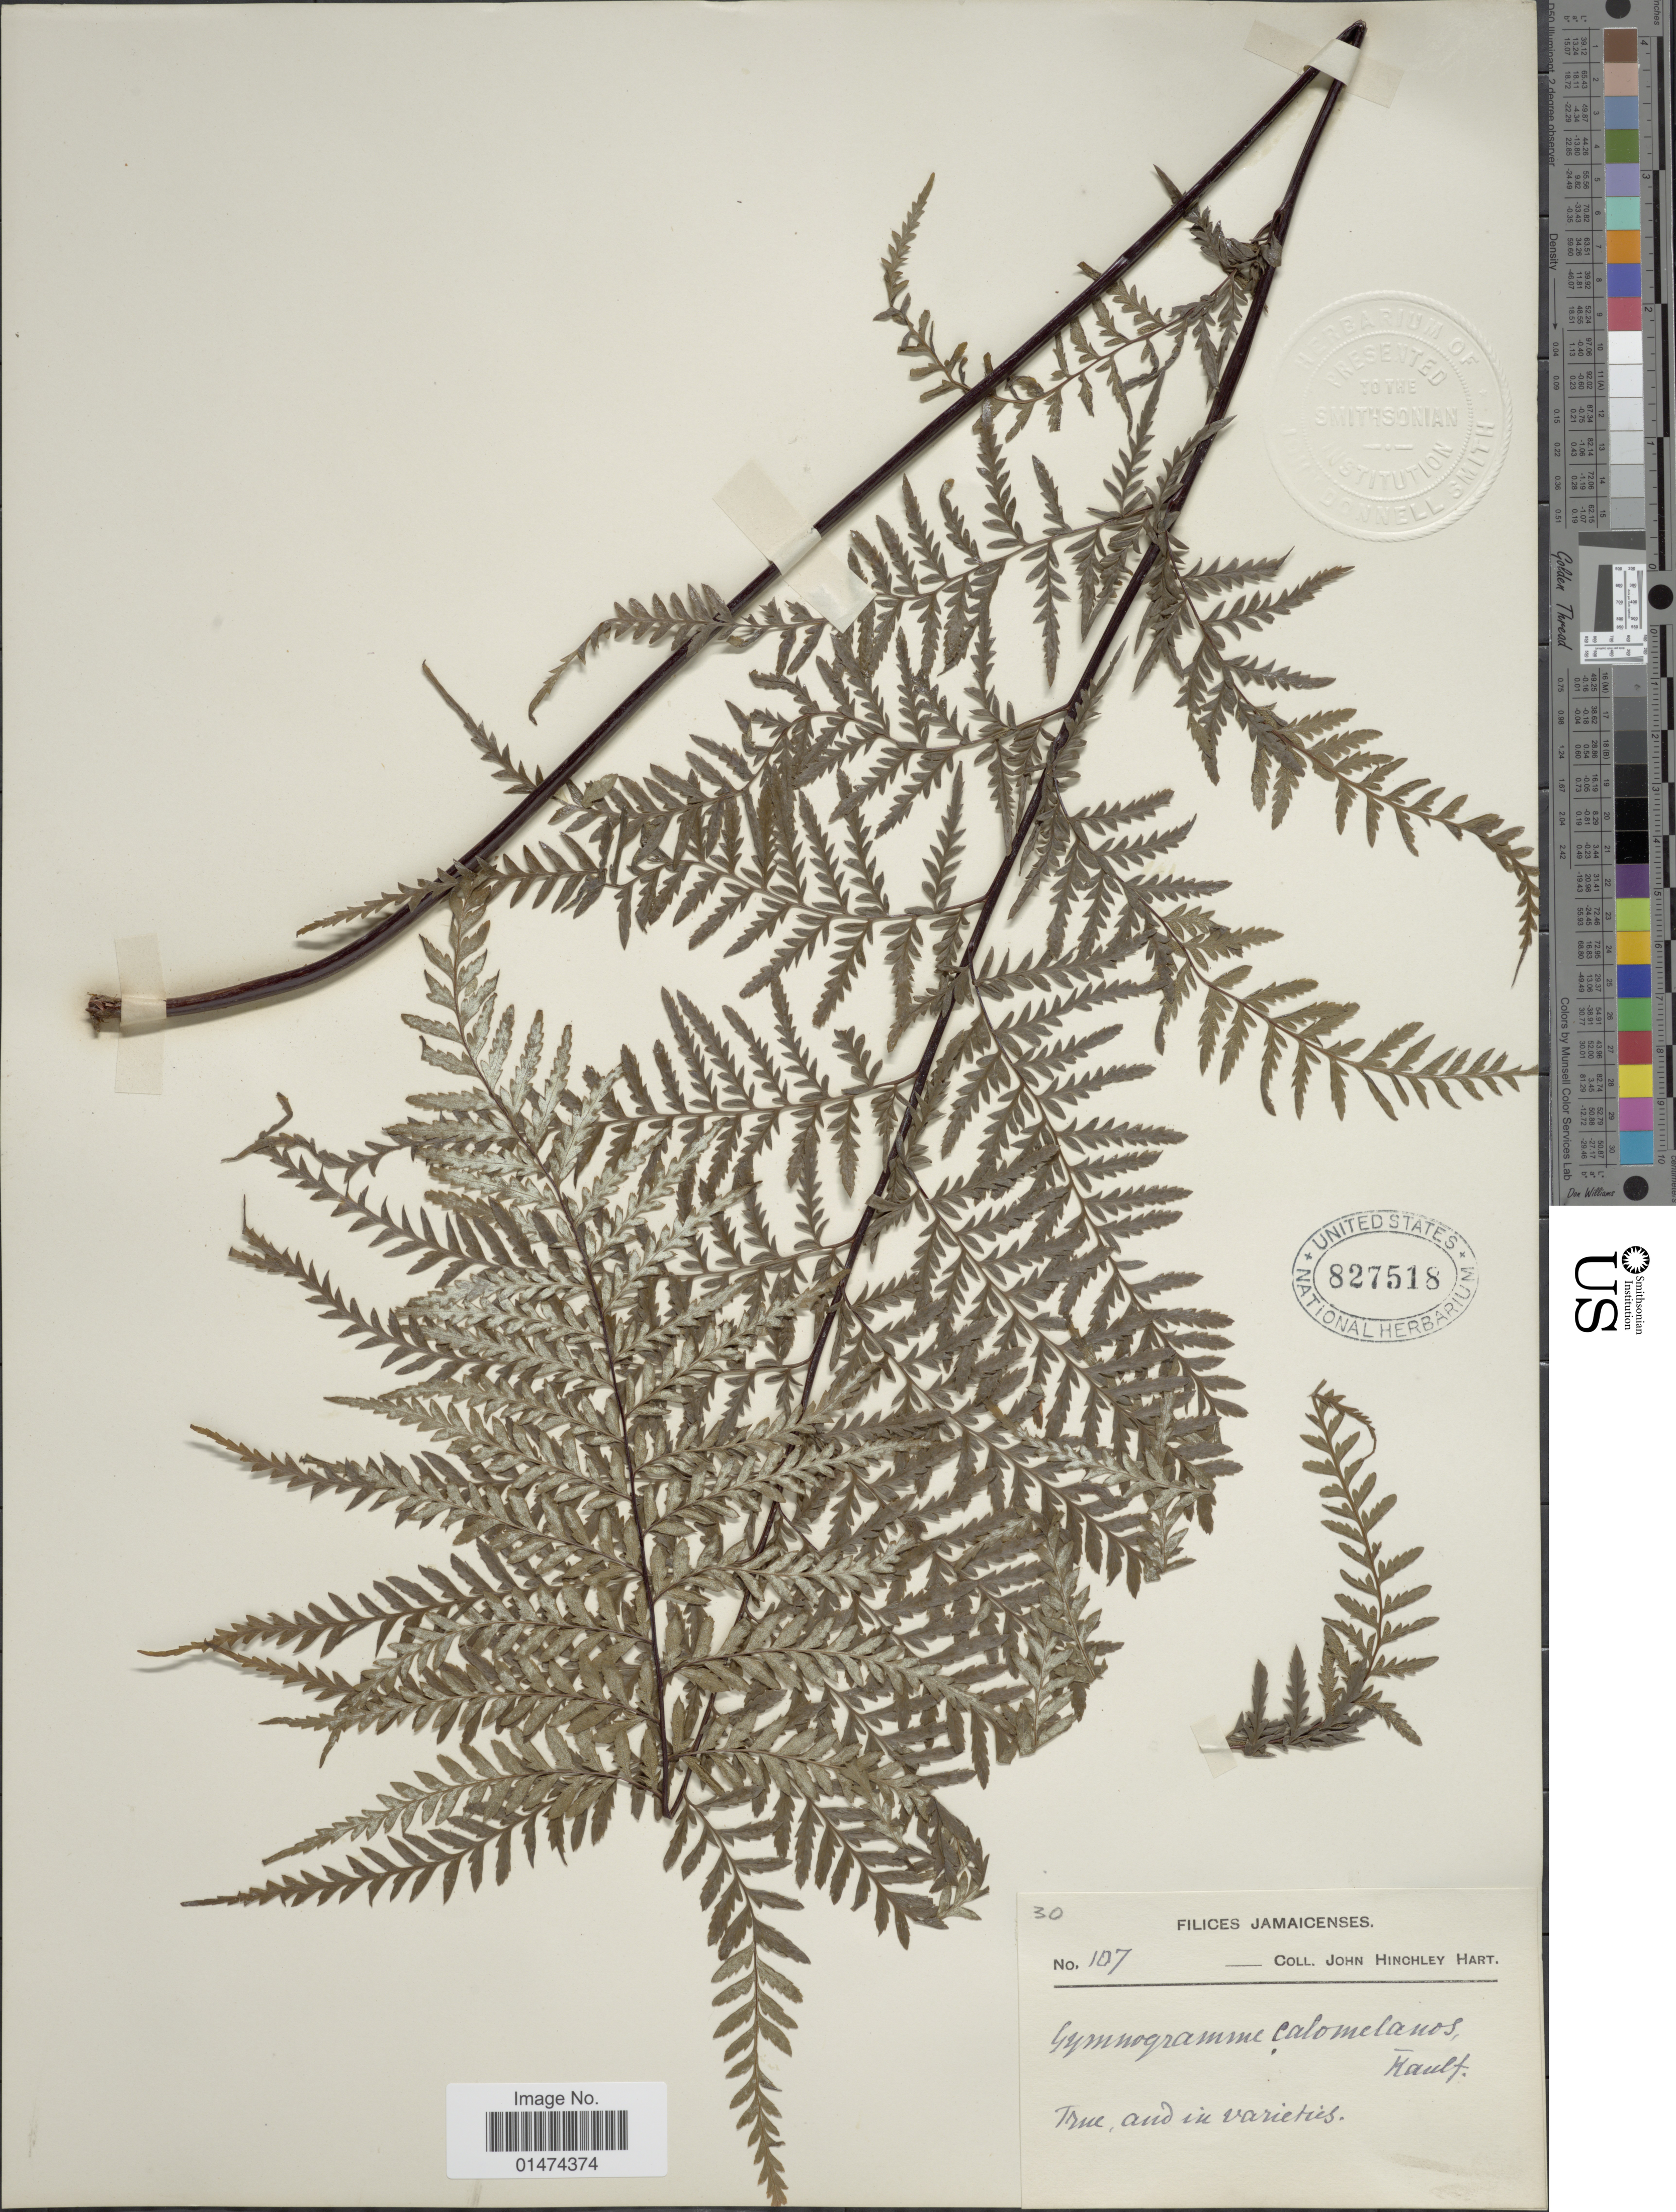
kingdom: Plantae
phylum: Tracheophyta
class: Polypodiopsida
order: Polypodiales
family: Pteridaceae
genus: Pityrogramma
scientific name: Pityrogramma calomelanos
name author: (L.) Link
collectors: J. H. Hart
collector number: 107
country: Jamaica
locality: True and in varieties [interpreted]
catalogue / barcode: US 827518